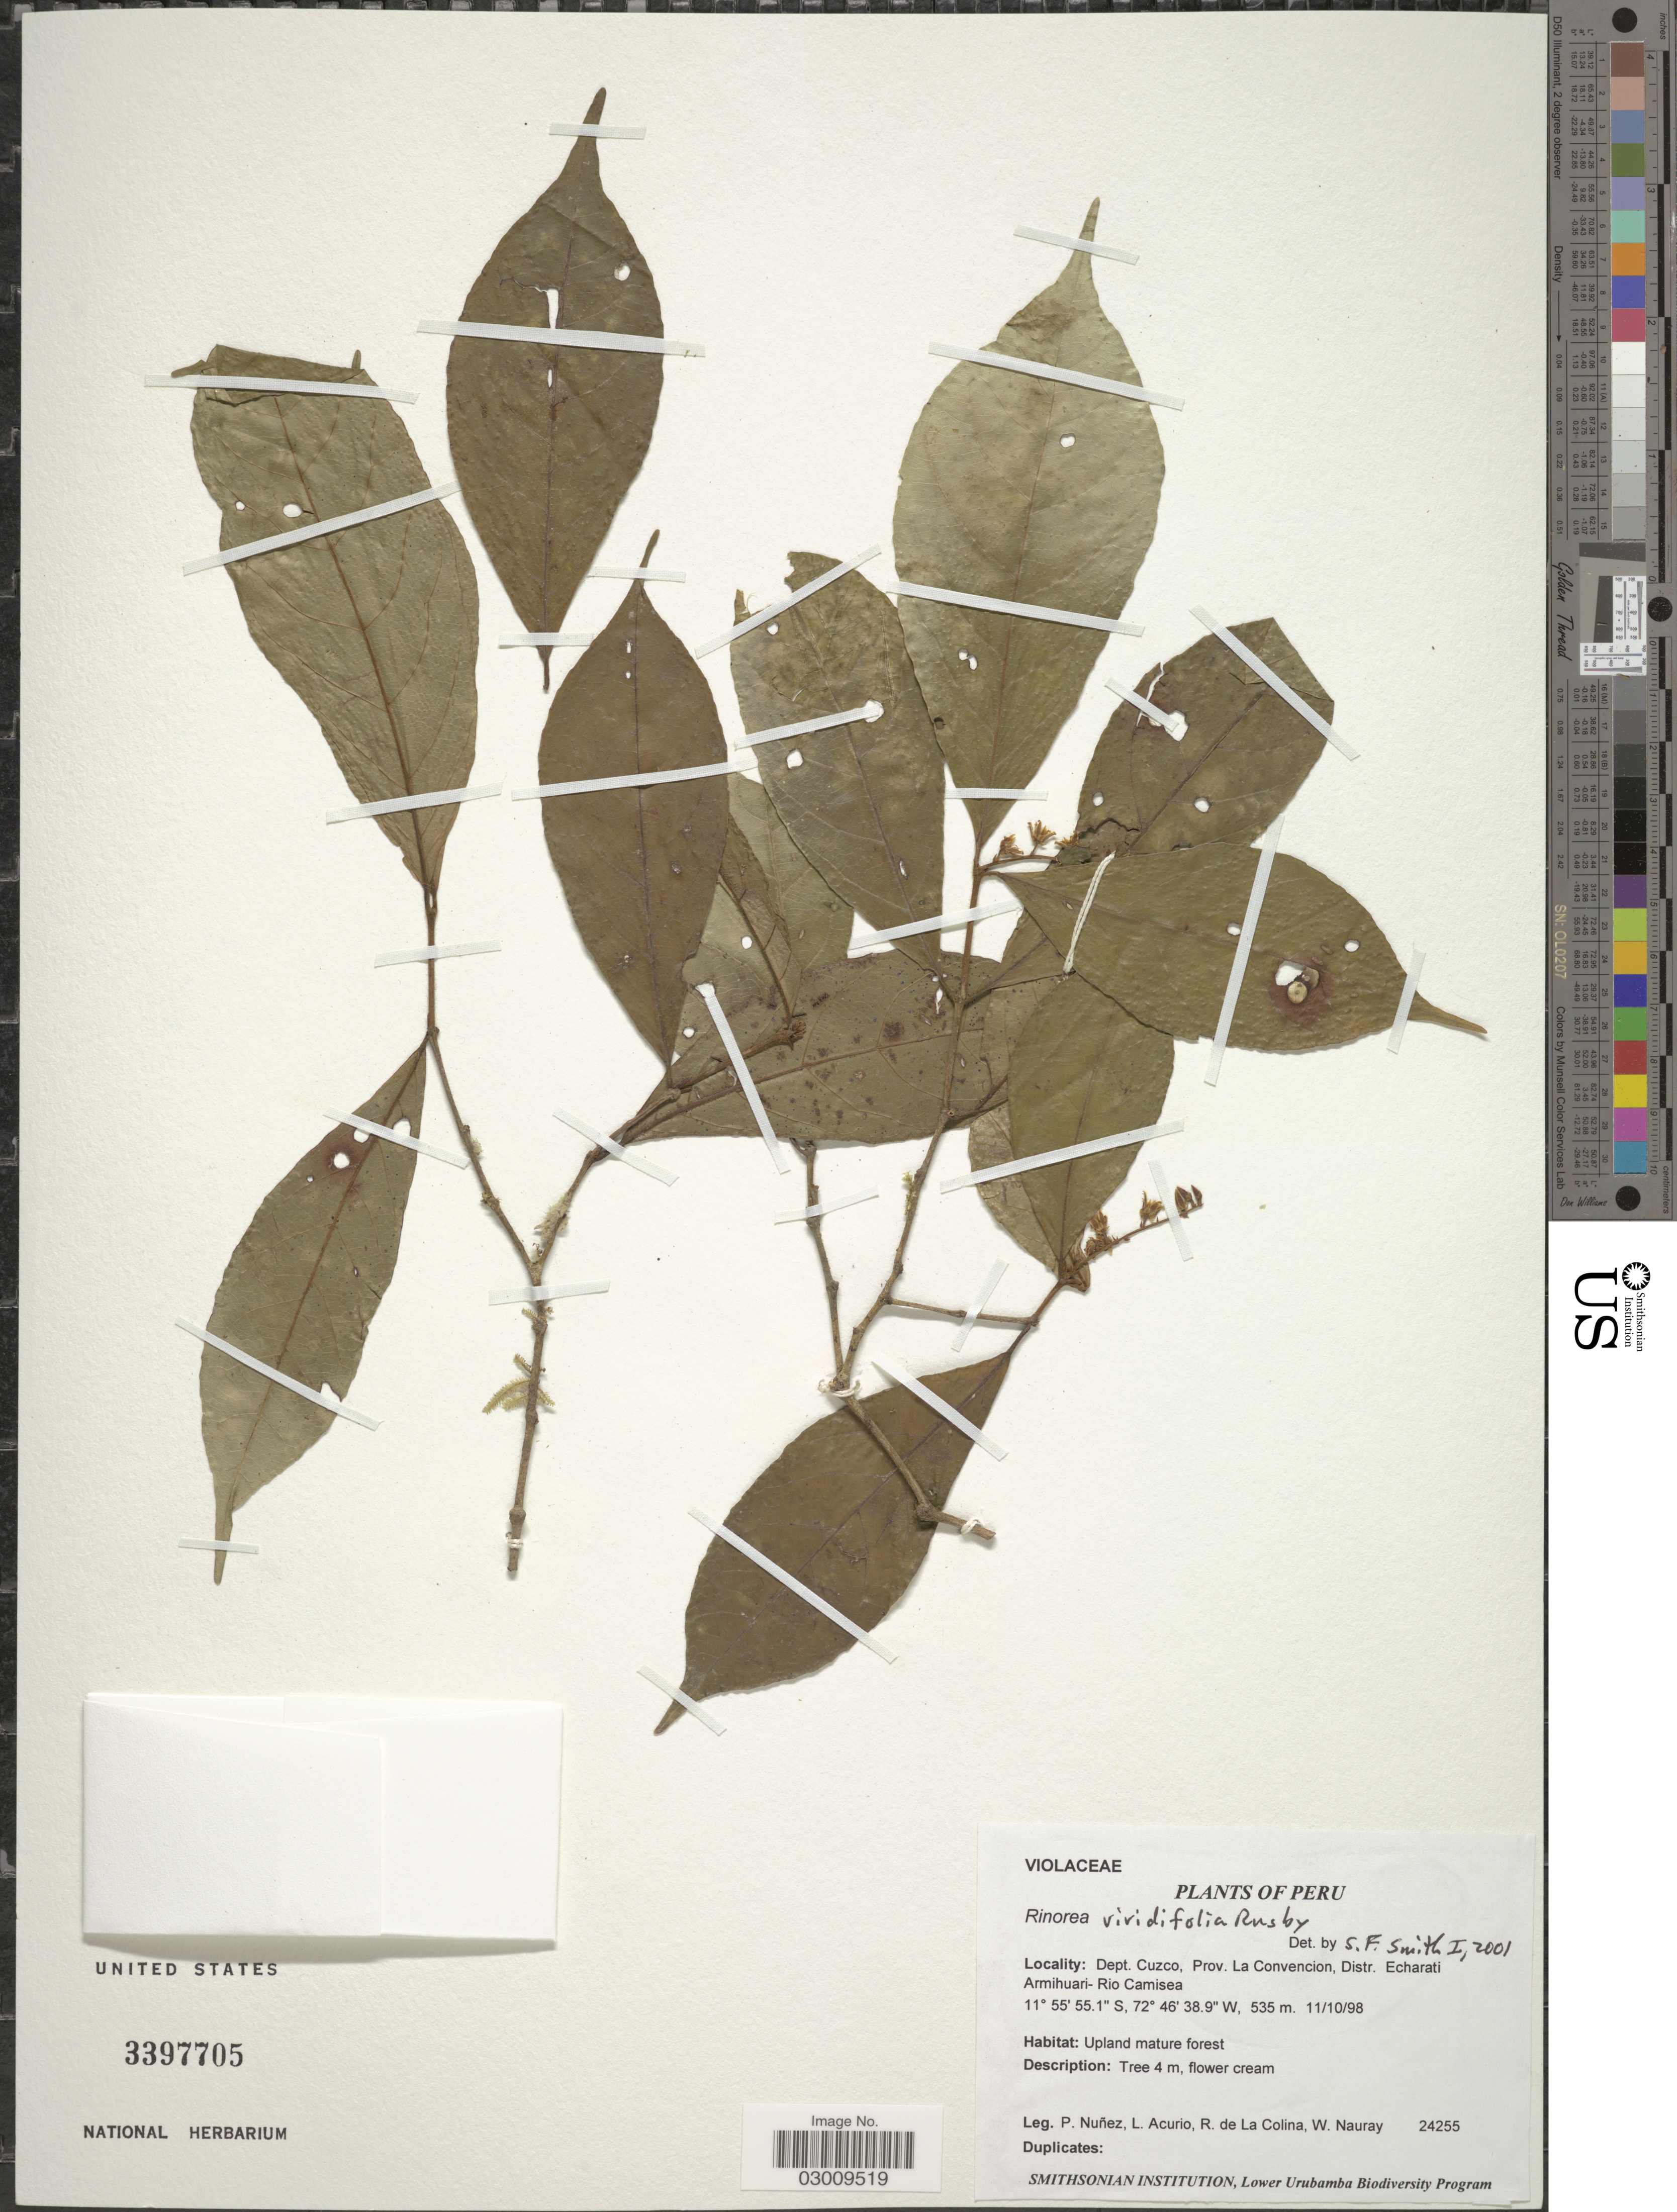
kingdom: Plantae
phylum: Tracheophyta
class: Magnoliopsida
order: Malpighiales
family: Violaceae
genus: Rinorea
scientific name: Rinorea viridifolia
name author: Rusby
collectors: P. Nuñez V., L. Acurio, R. Colina & W. Nauray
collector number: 24255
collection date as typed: Transcribed d/m/y: 11/10/98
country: Peru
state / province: Cusco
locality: Dept. Cuzco, Prov. la Convencion, Distr. Echarati Armihuari-Rio Camisea.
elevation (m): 535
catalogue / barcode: US 3397705